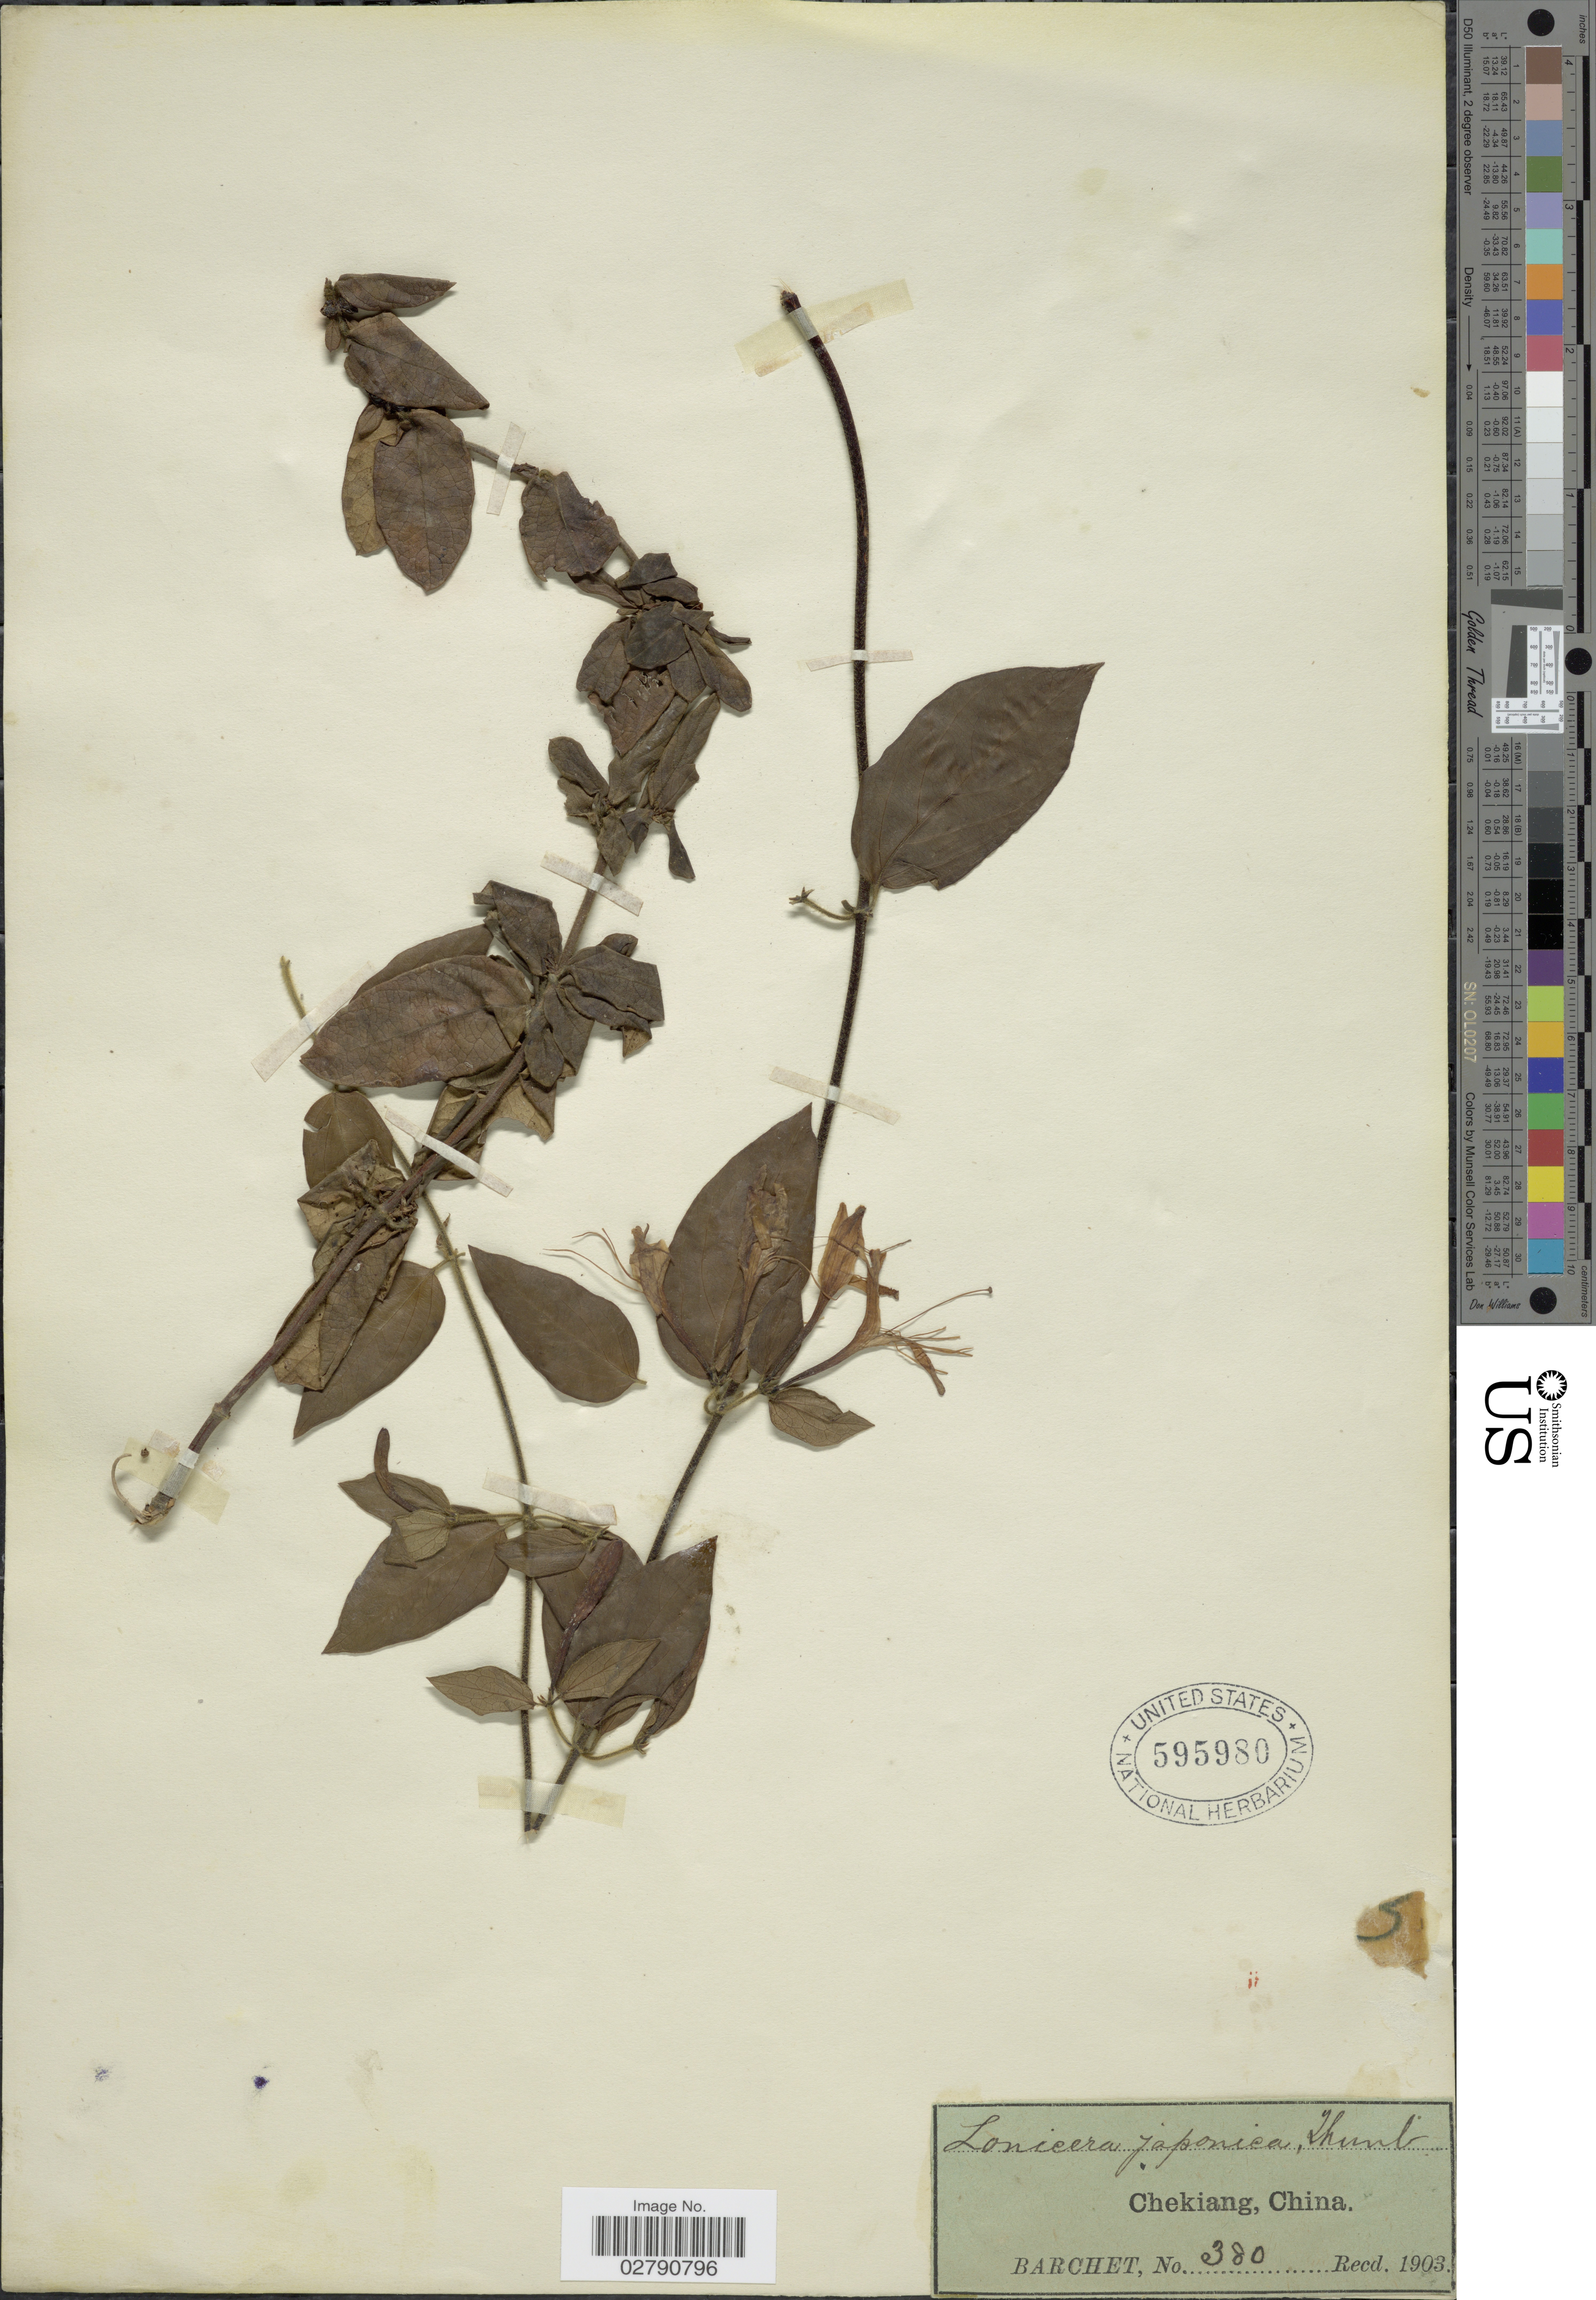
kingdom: Plantae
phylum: Tracheophyta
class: Magnoliopsida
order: Dipsacales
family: Caprifoliaceae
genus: Lonicera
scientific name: Lonicera japonica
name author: Thunb.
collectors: Barchet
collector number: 380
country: China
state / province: Zhejiang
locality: Chekiang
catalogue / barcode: US 595980